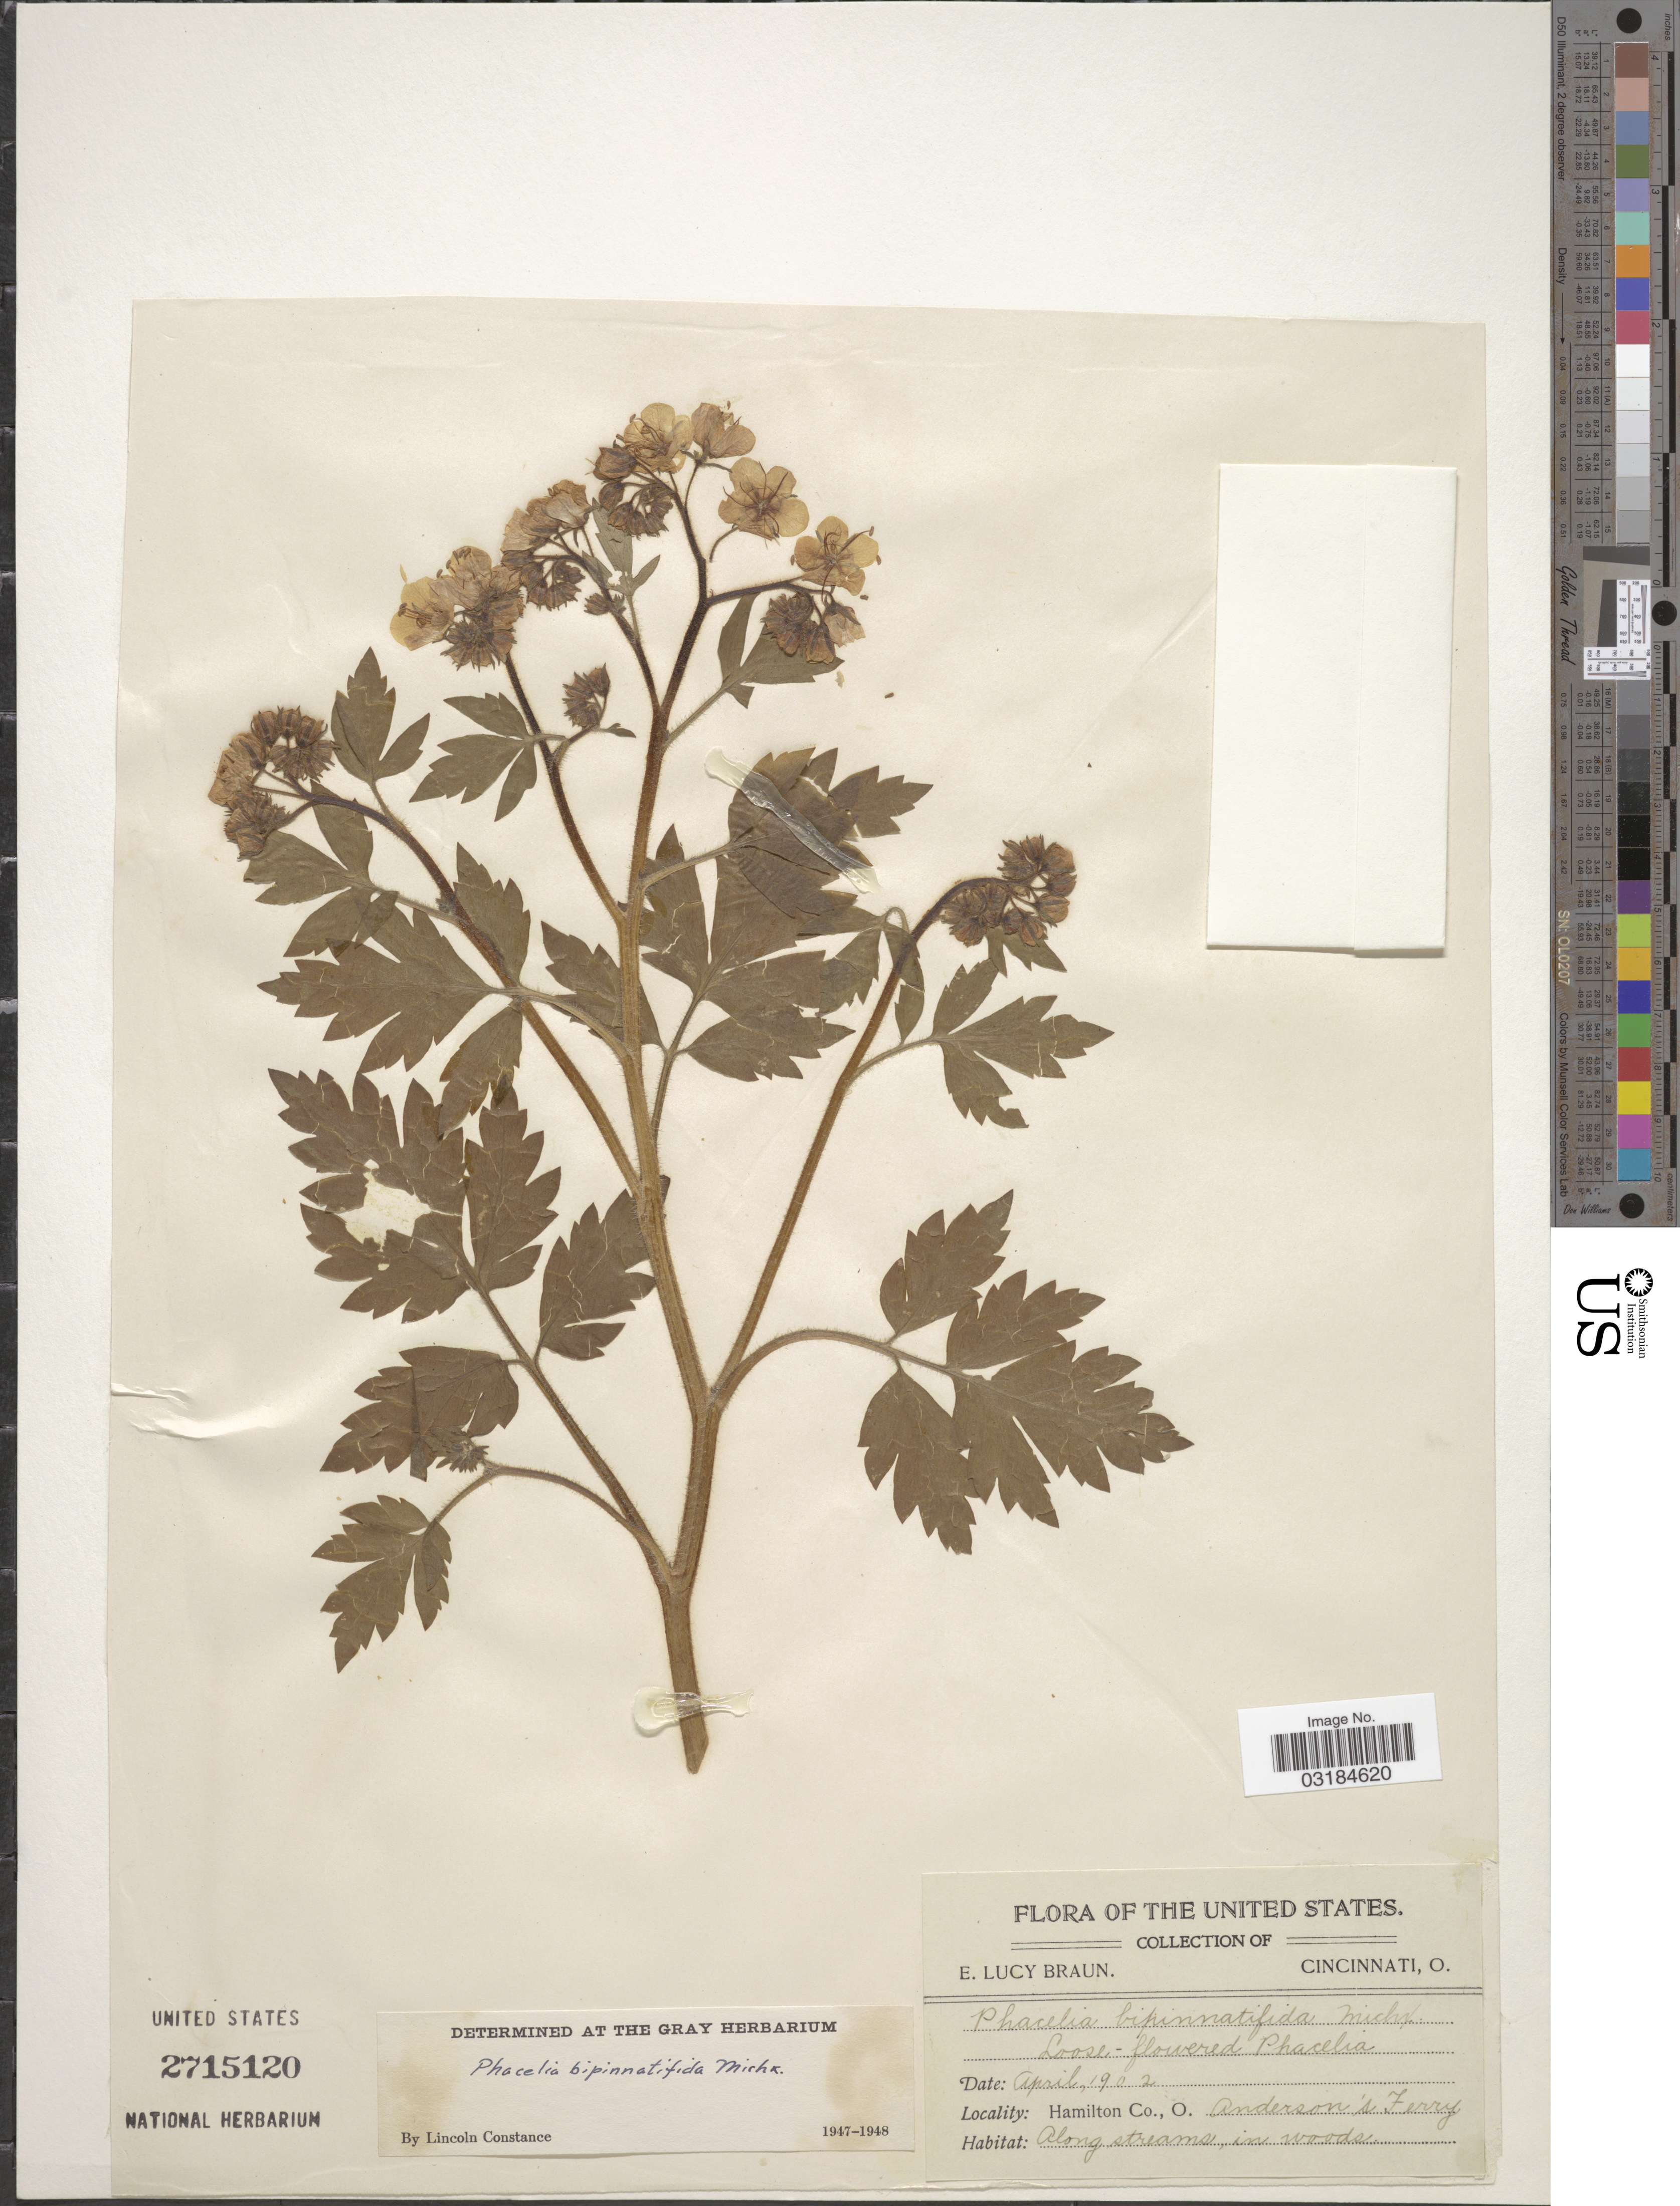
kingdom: Plantae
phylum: Tracheophyta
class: Magnoliopsida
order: Boraginales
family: Hydrophyllaceae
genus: Phacelia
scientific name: Phacelia bipinnatifida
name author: (Atwood) Michx.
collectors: E. L. Braun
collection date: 1902-04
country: United States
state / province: Ohio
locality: Hamilton Co. Anderson's Ferry.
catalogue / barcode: US 2715120